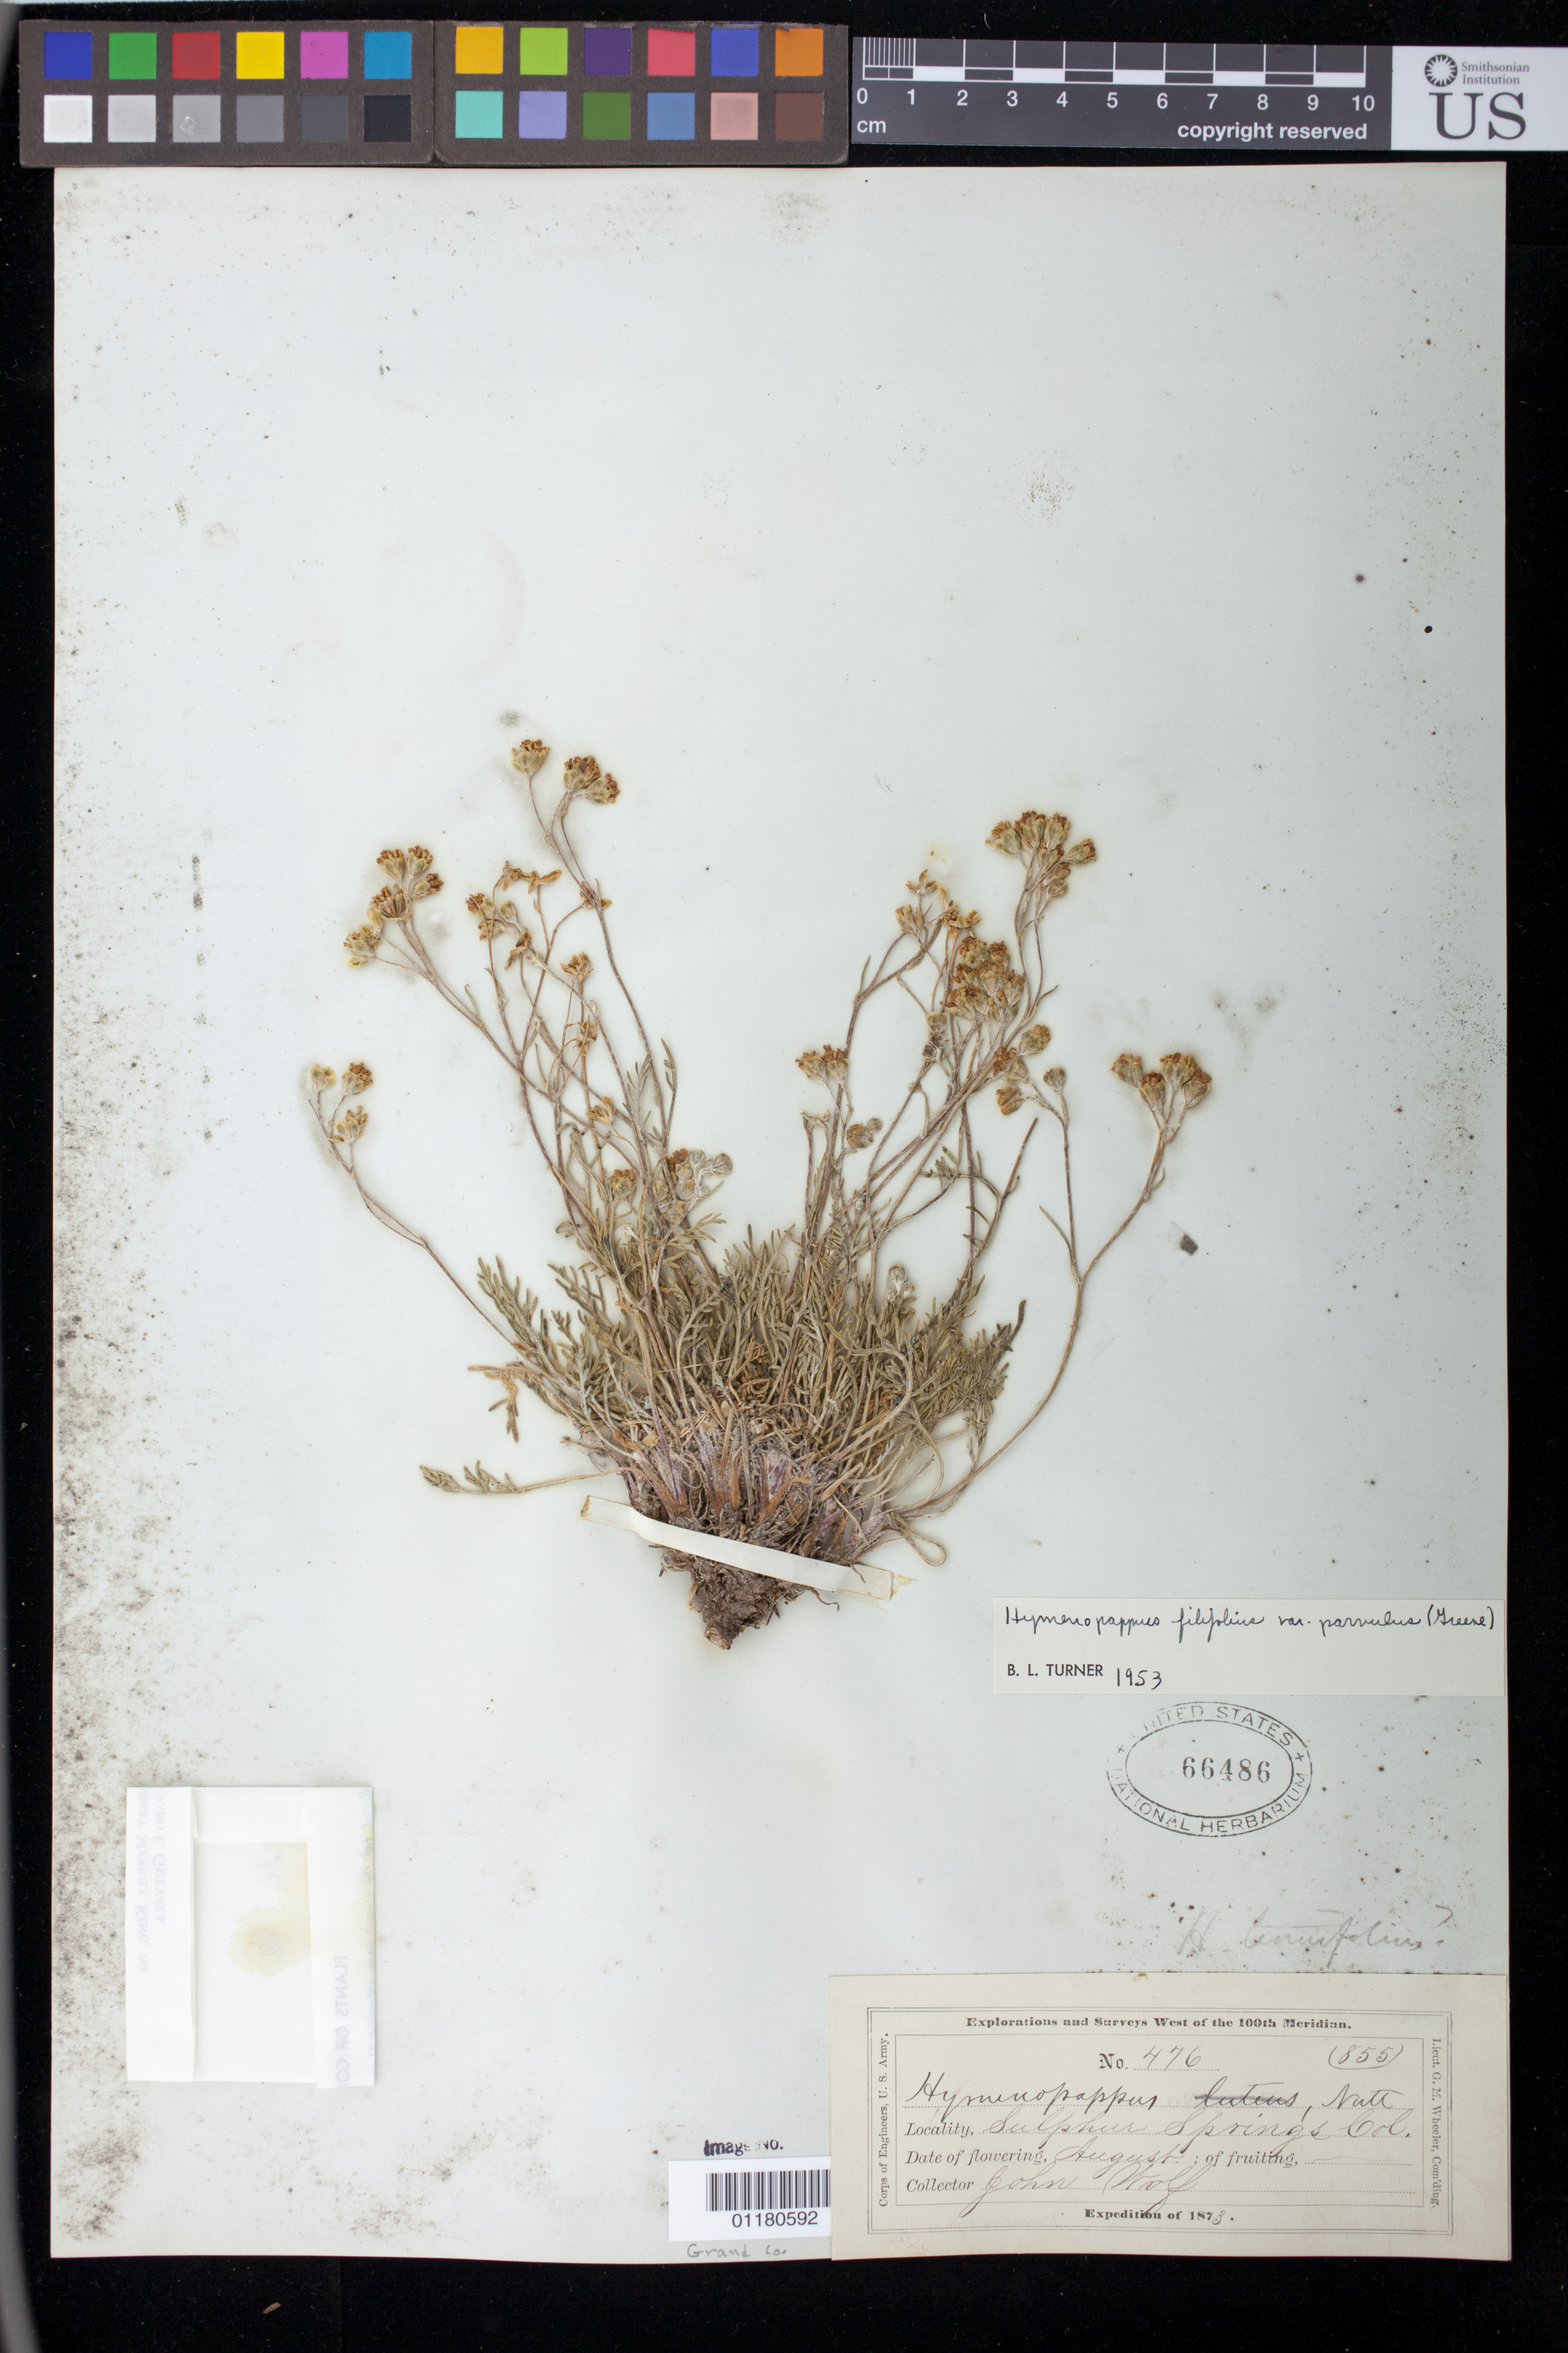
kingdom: Plantae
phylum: Tracheophyta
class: Magnoliopsida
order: Asterales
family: Asteraceae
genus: Hymenopappus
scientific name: Hymenopappus filifolius var. parvulus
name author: (Greene) B.L. Turner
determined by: Turner, B. L.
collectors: J. Wolf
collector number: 476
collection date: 1873-08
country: United States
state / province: Colorado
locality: Sulphur Springs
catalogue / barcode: US 66486